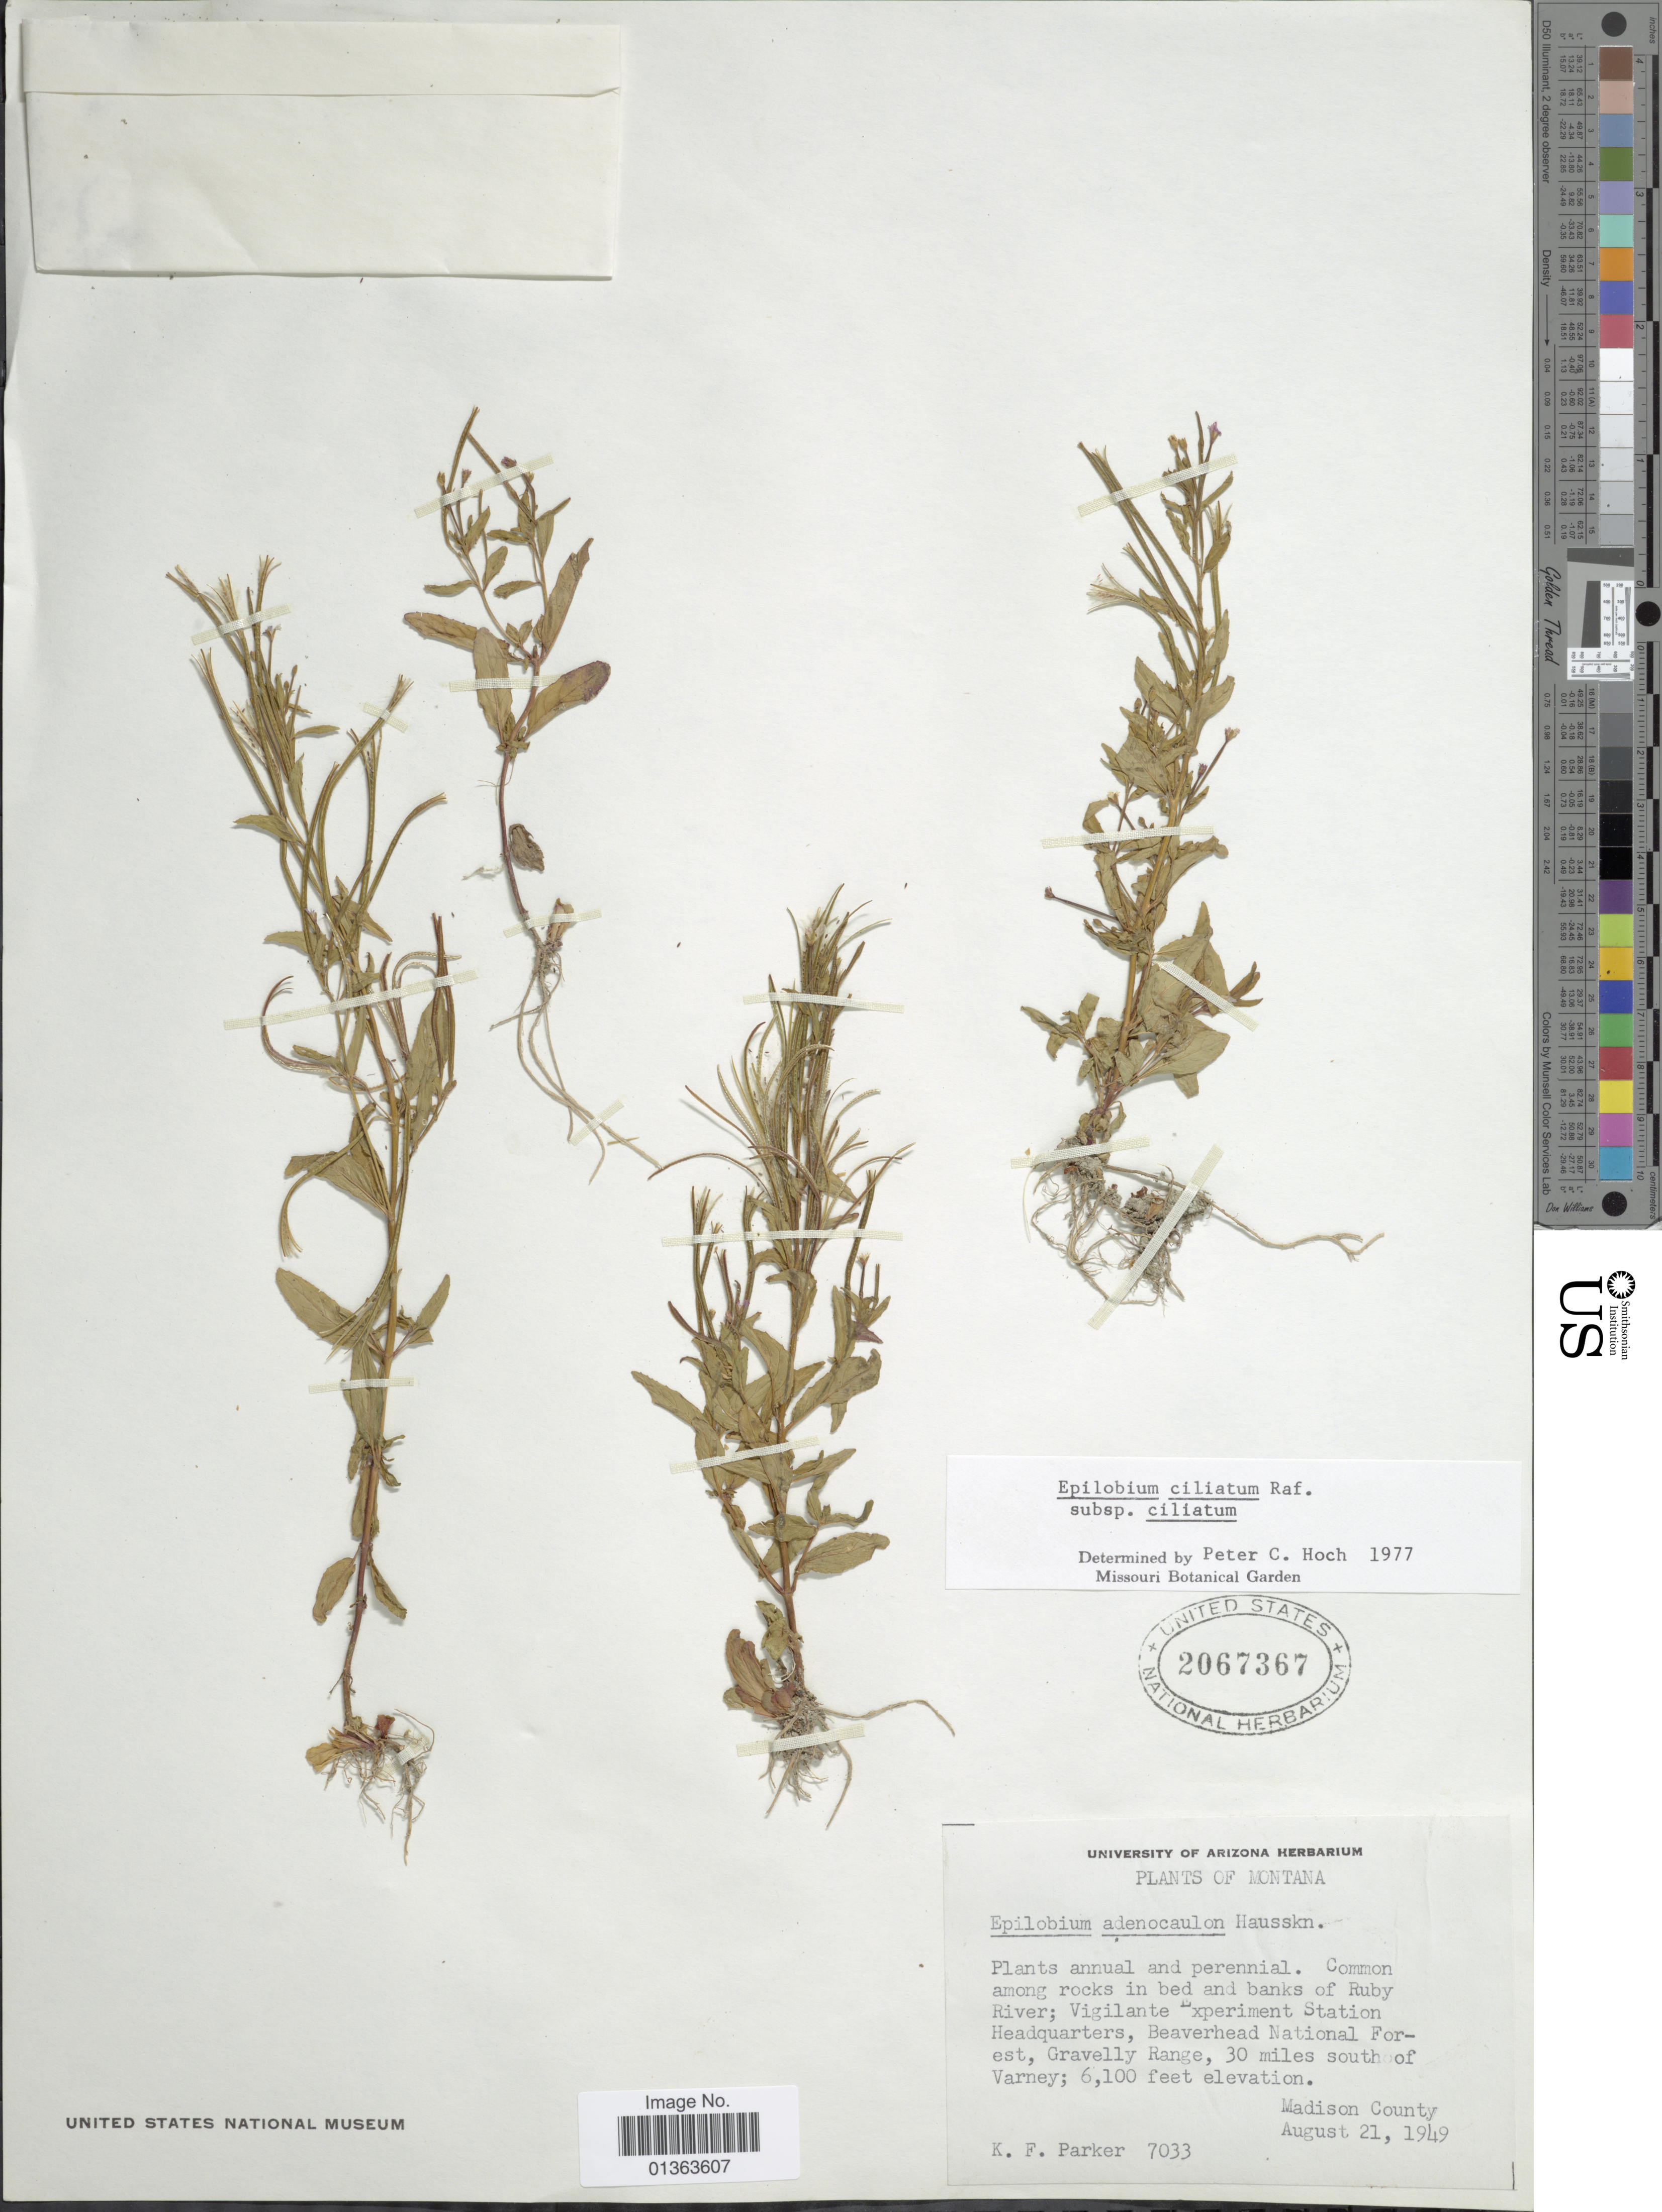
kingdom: Plantae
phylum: Tracheophyta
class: Magnoliopsida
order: Myrtales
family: Onagraceae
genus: Epilobium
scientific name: Epilobium ciliatum subsp. ciliatum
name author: Raf.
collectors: K. F. Parker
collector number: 7033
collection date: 1949-08-21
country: United States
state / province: Montana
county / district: Madison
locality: Common among rocks in bed and banks of Ruby River; Vigilante Experiment Station Headquarters, Beaverhead National Forest, Gravelly Range, 30 miles S of Varney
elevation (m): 1859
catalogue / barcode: US 2067367